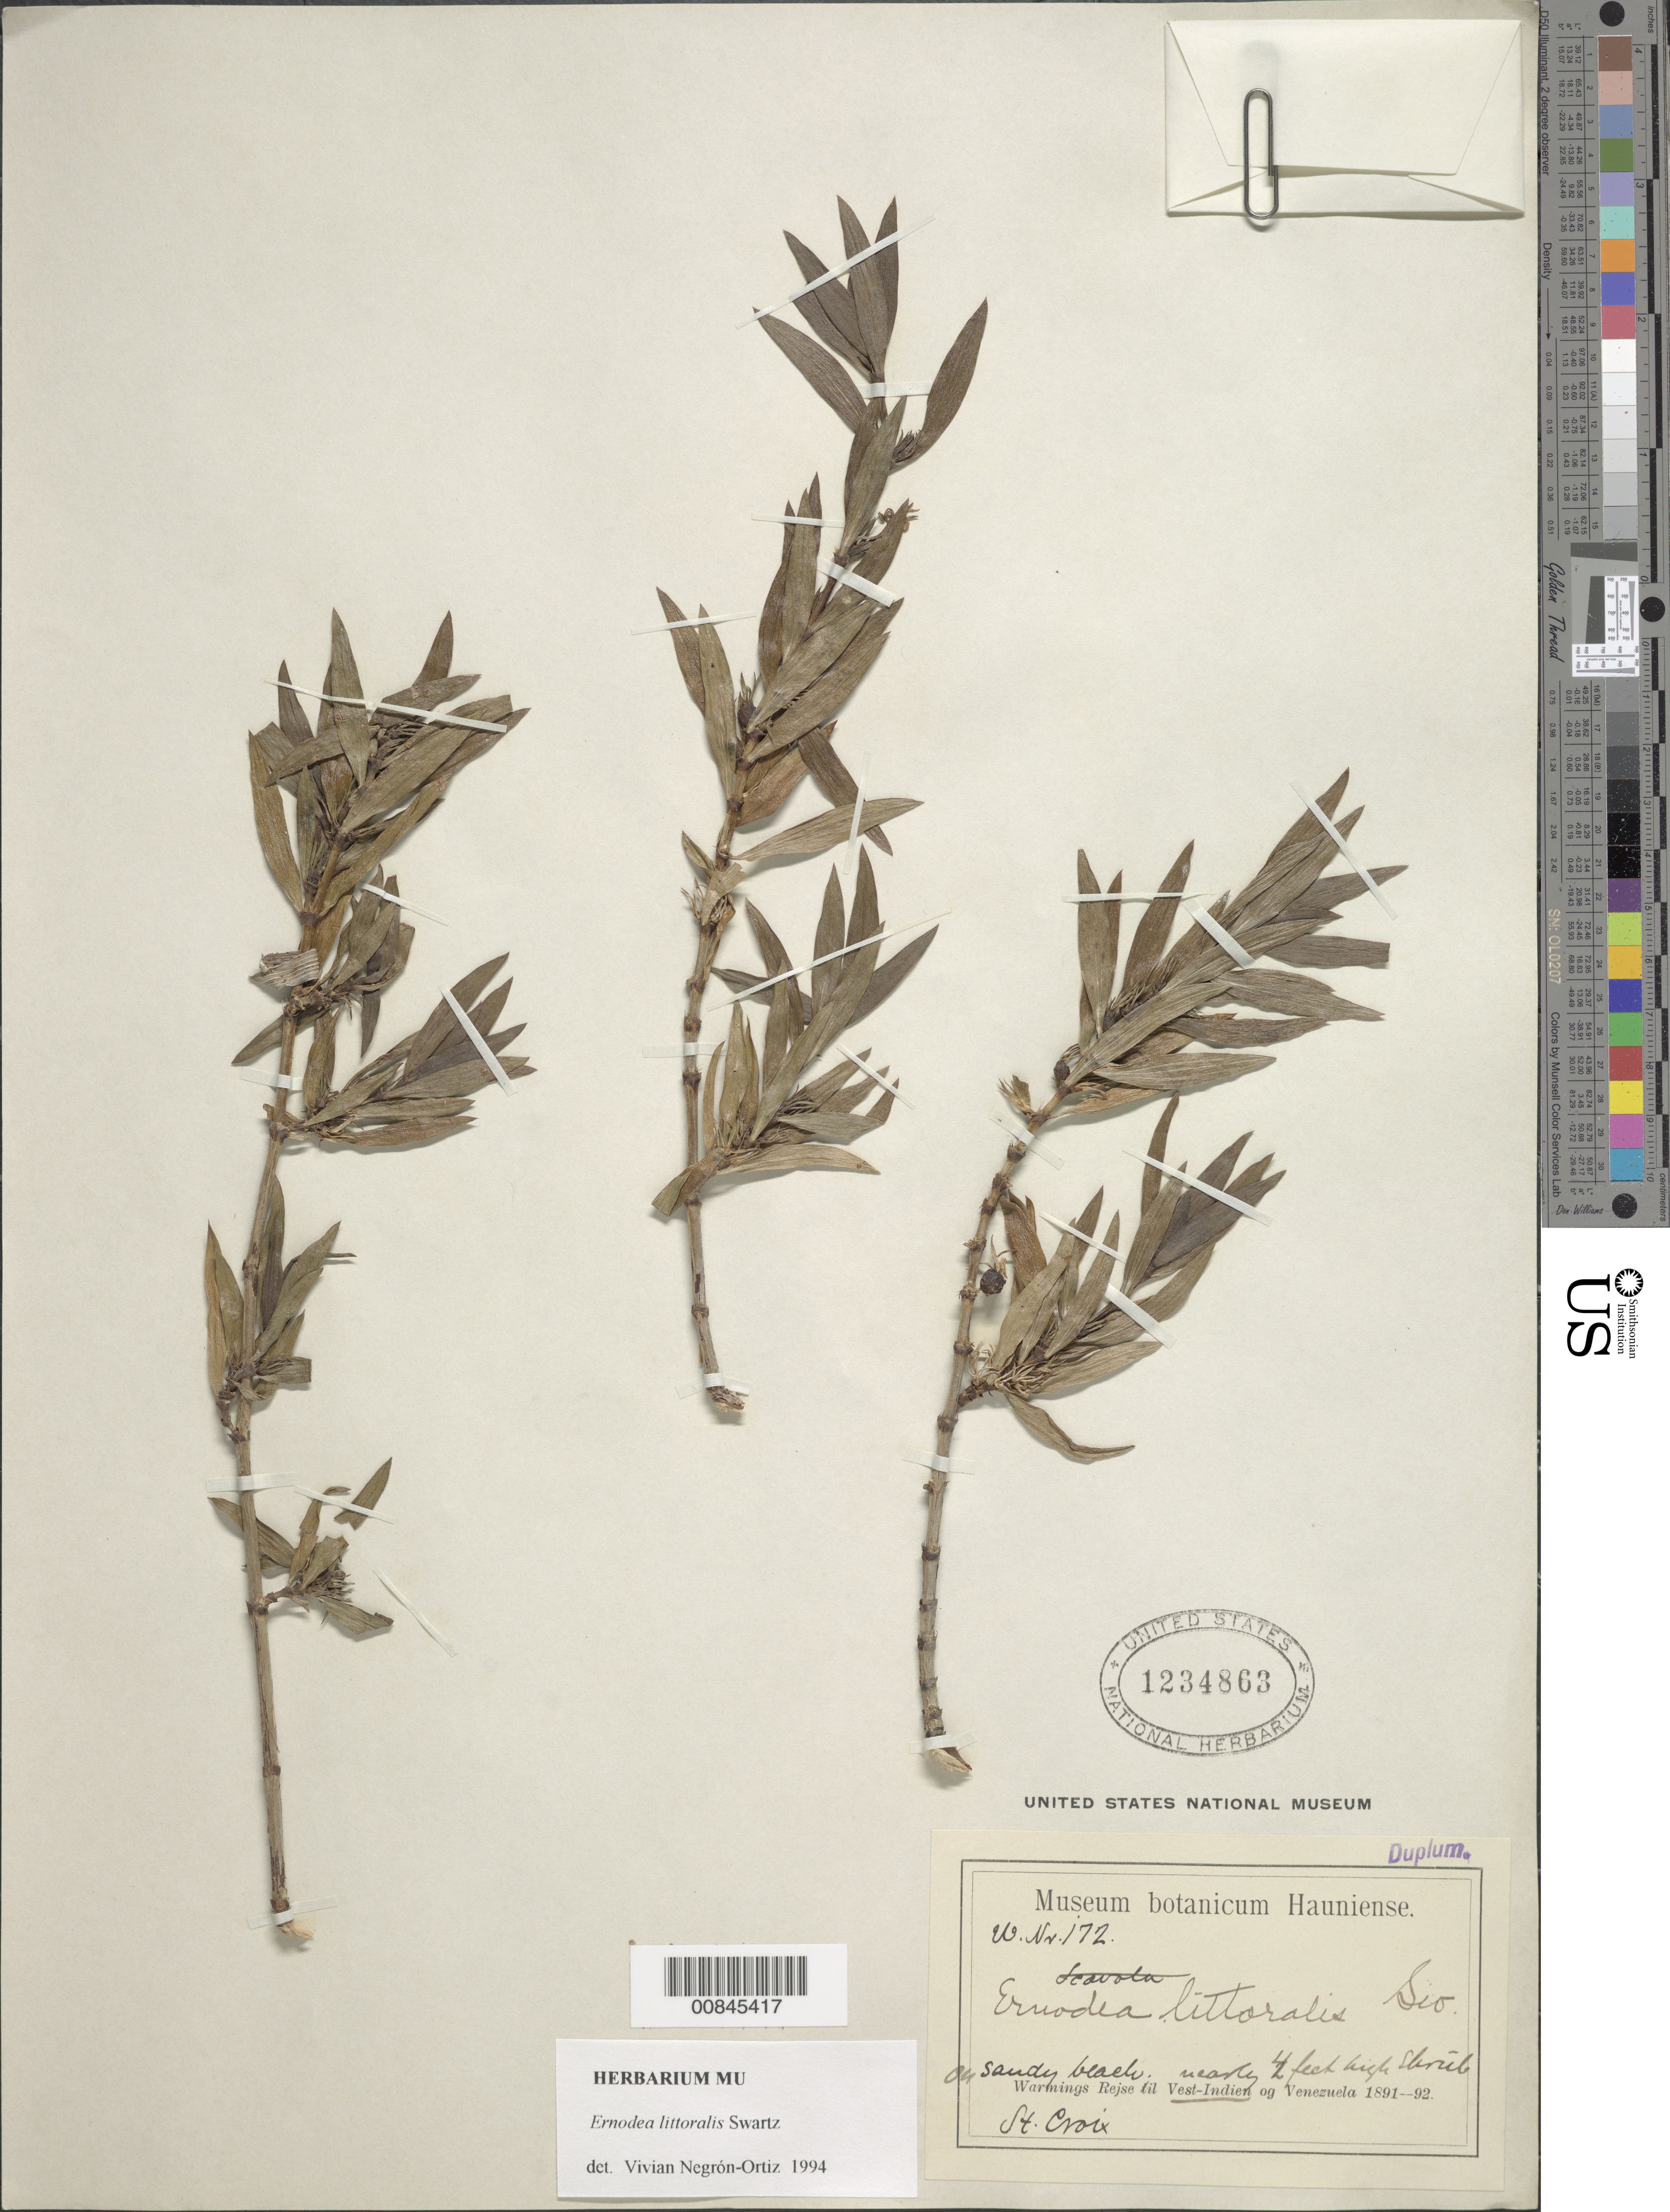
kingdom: Plantae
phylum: Tracheophyta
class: Magnoliopsida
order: Gentianales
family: Rubiaceae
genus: Ernodea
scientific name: Ernodea littoralis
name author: Sw.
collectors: ex Mus. Bot. Hauniense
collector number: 172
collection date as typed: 1891 to -- --- 1892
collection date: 1891/1892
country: U.S. Virgin Islands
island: St. Croix Island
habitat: On sandy beach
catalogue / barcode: US 1234863